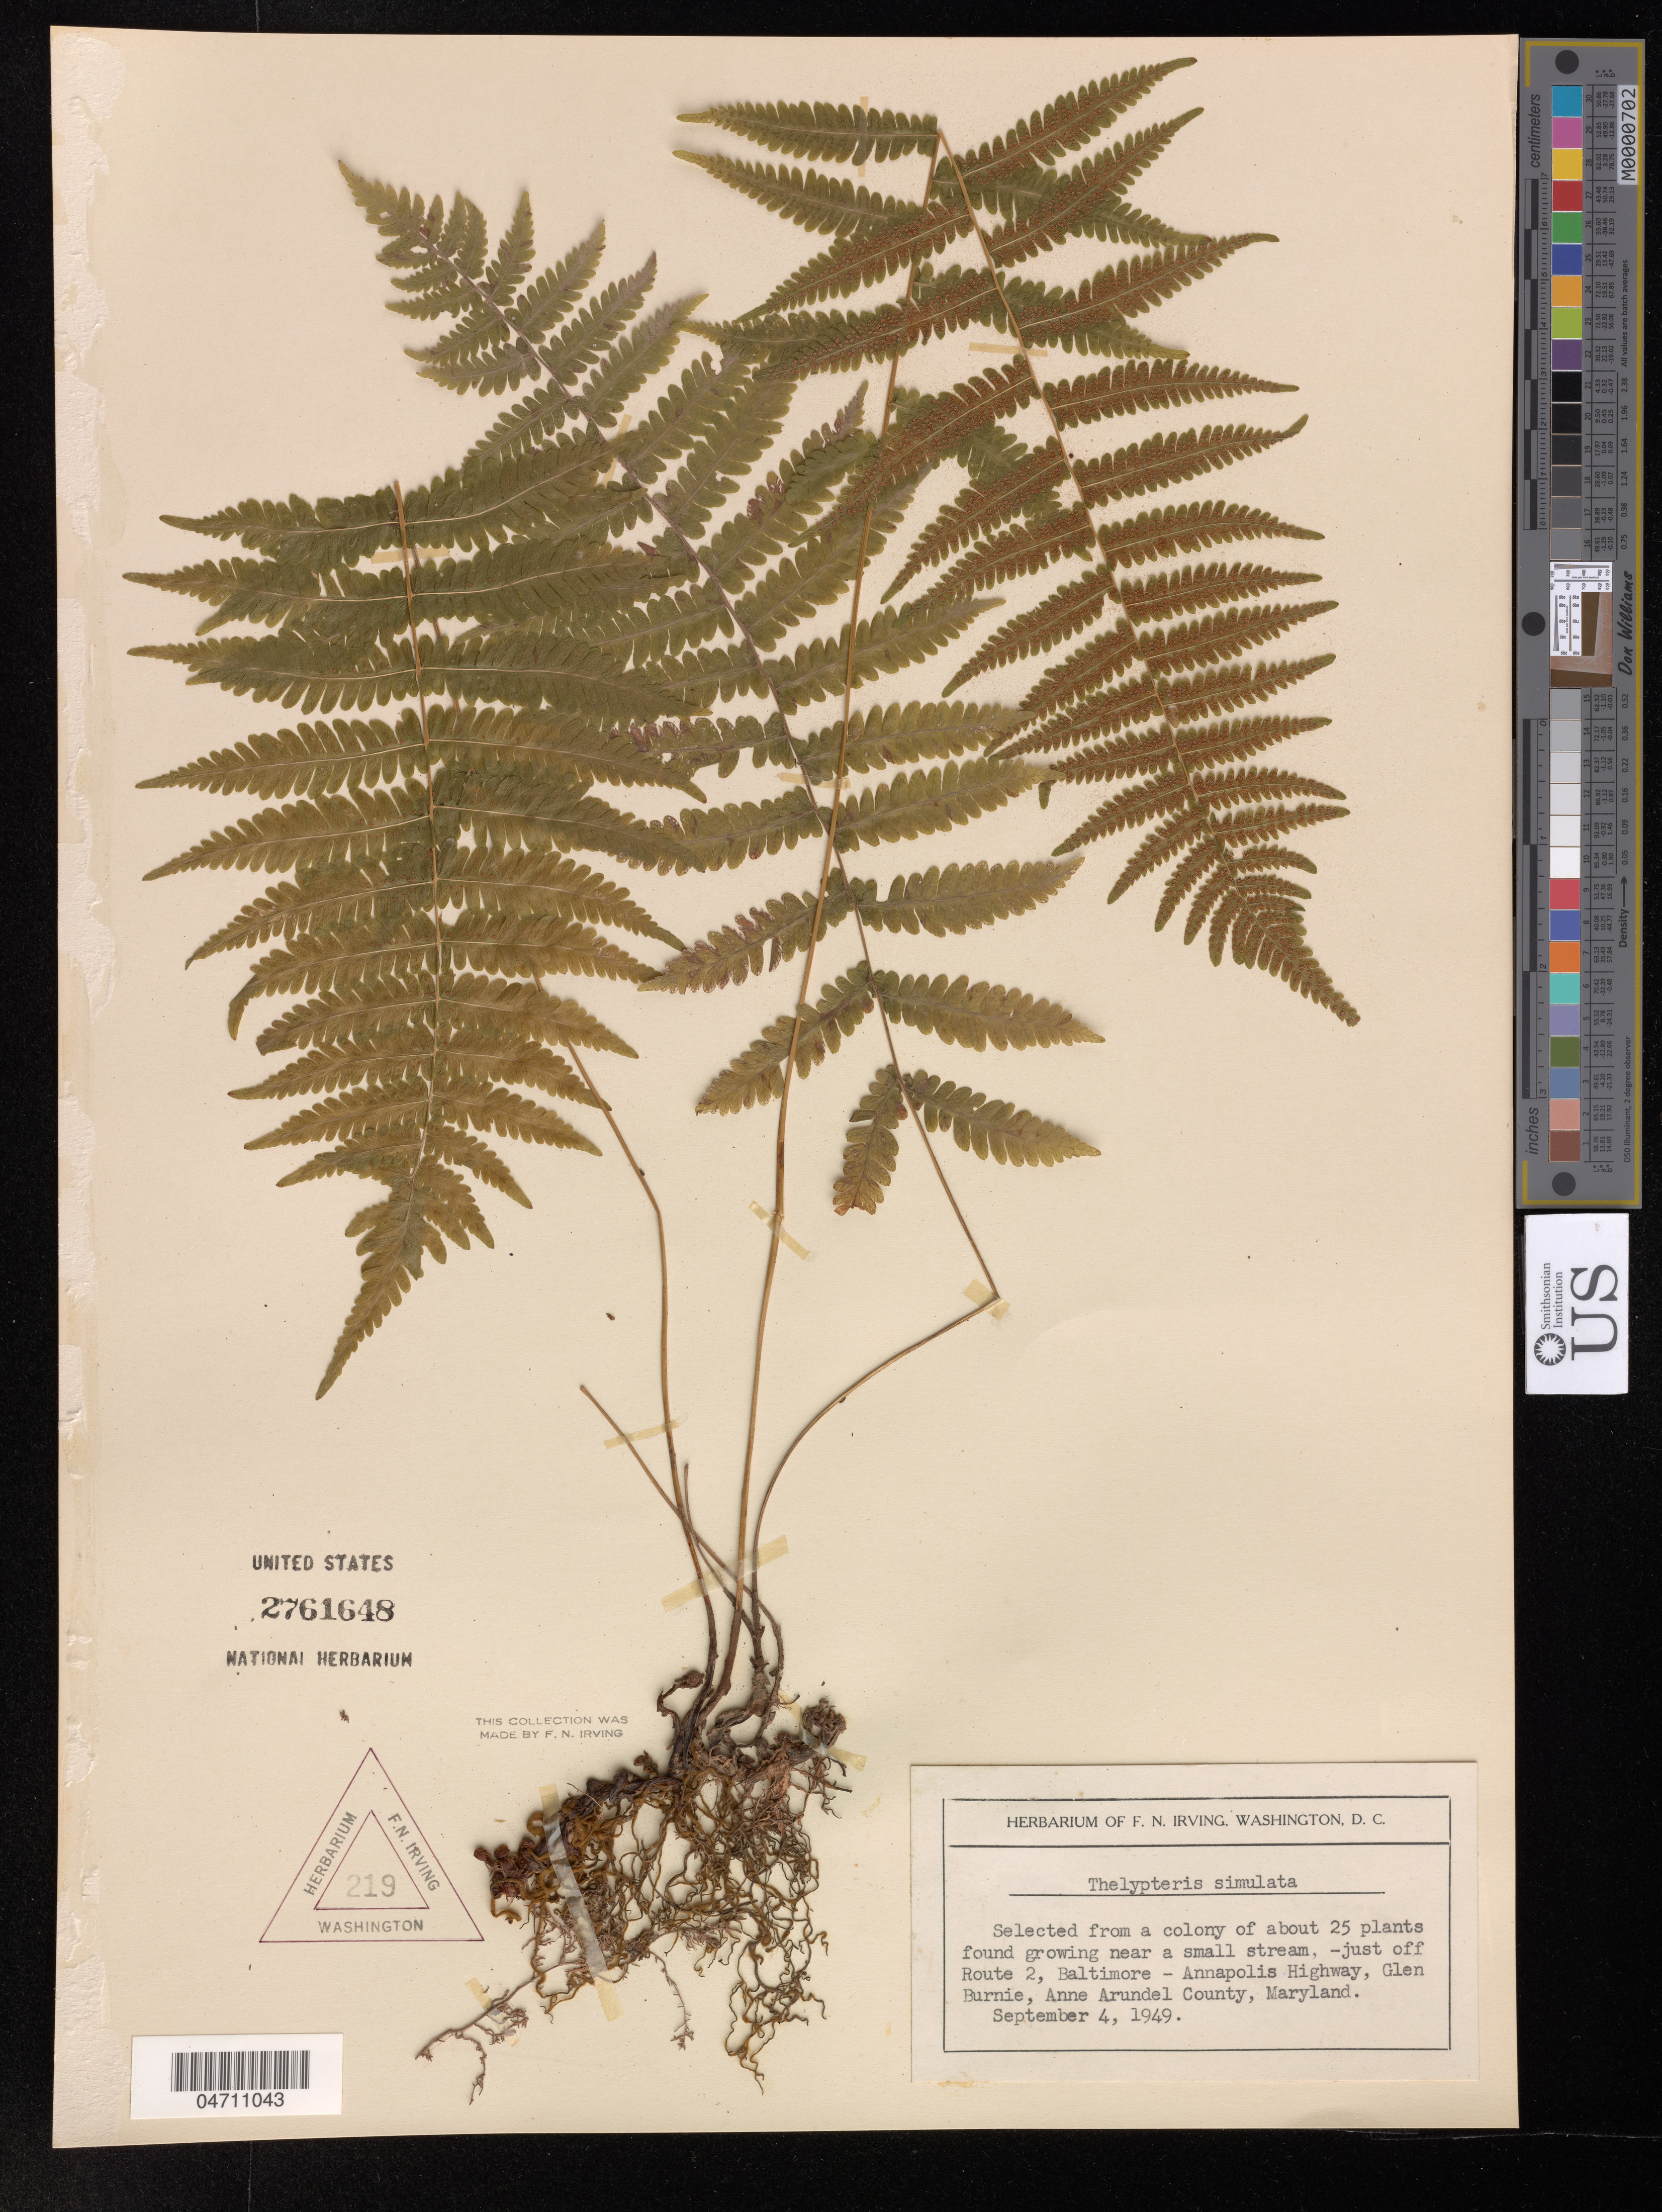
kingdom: Plantae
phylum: Tracheophyta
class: Polypodiopsida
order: Polypodiales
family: Thelypteridaceae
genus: Thelypteris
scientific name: Thelypteris simulata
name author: (Davenp.) Nieuwl.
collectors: F. Irving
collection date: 1949-09-04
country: United States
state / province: Maryland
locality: Selected from a colony of about 25 plants found growing near a small stream, just off Route 2, Baltimore - Annapolis Highway, Glen Burnie, Anne Arundel County.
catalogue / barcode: US 2761648